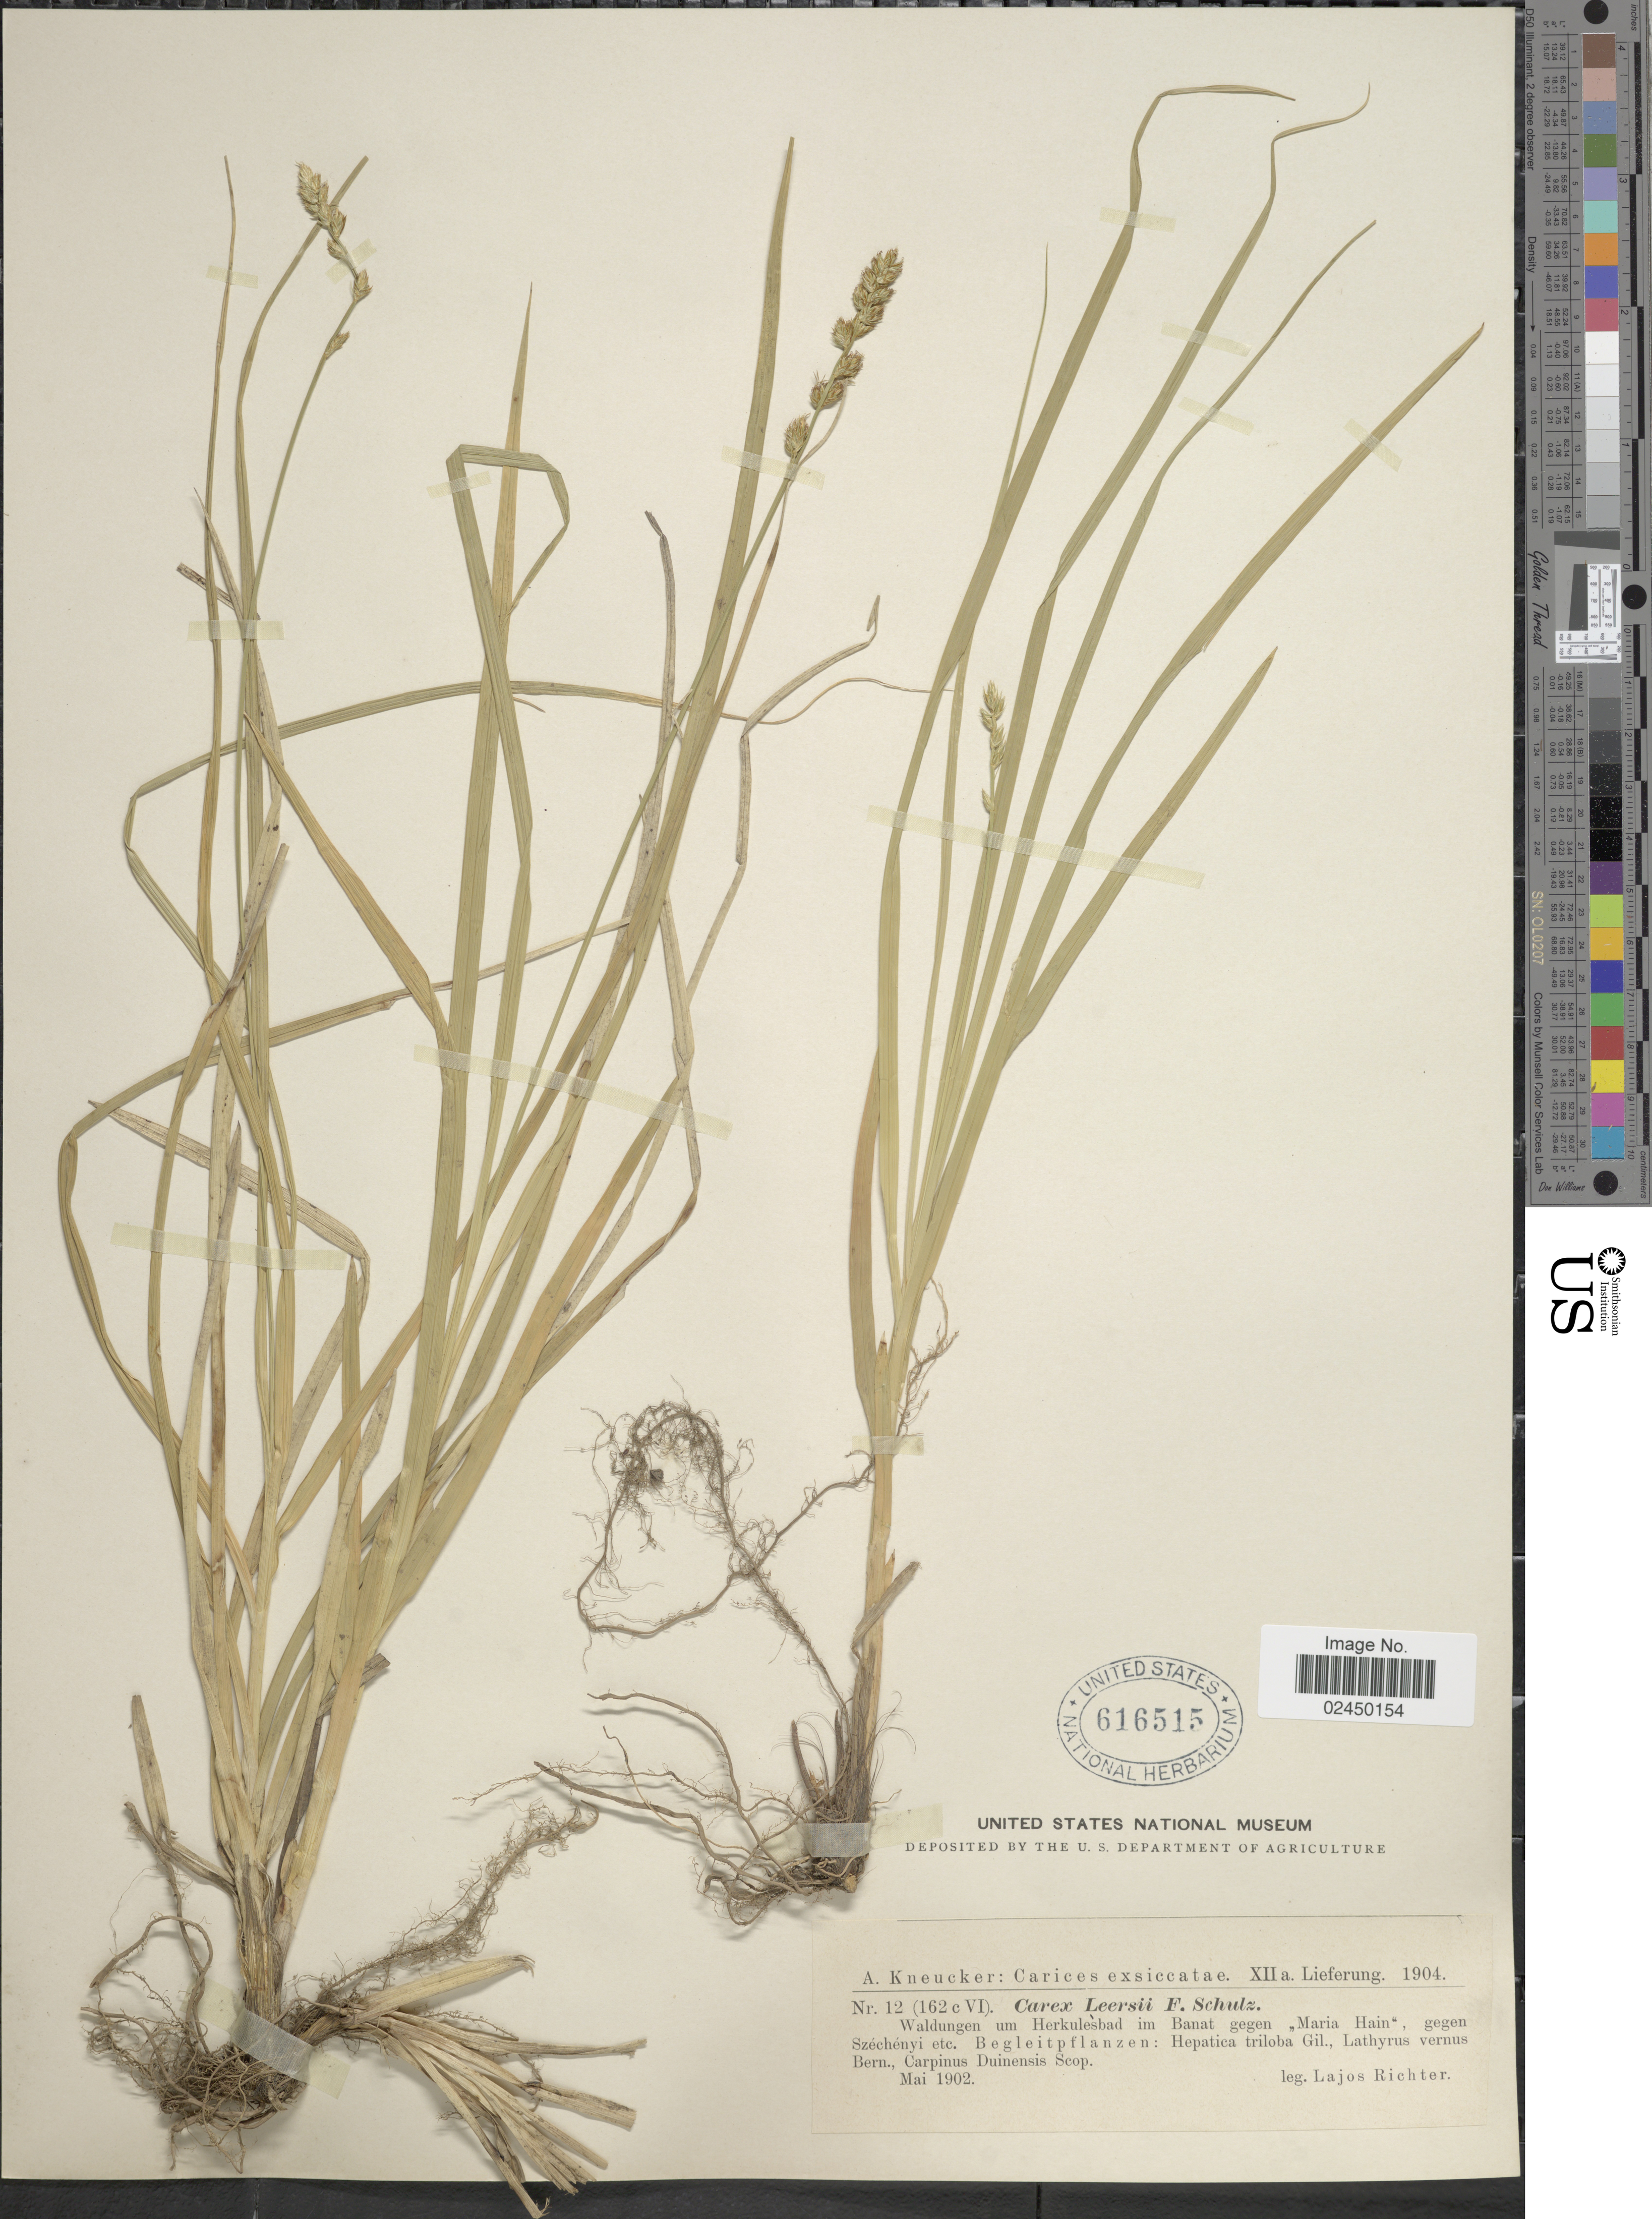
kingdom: Plantae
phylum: Tracheophyta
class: Liliopsida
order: Poales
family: Cyperaceae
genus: Carex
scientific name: Carex leersii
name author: F.W. Schultz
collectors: L. Richter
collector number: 12 (162 v VI)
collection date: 1902-05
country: Romania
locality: Waldungen um Herkulesbad im Banat gegen ,,Maria Hain', gegen Széchényi etc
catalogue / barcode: US 616515